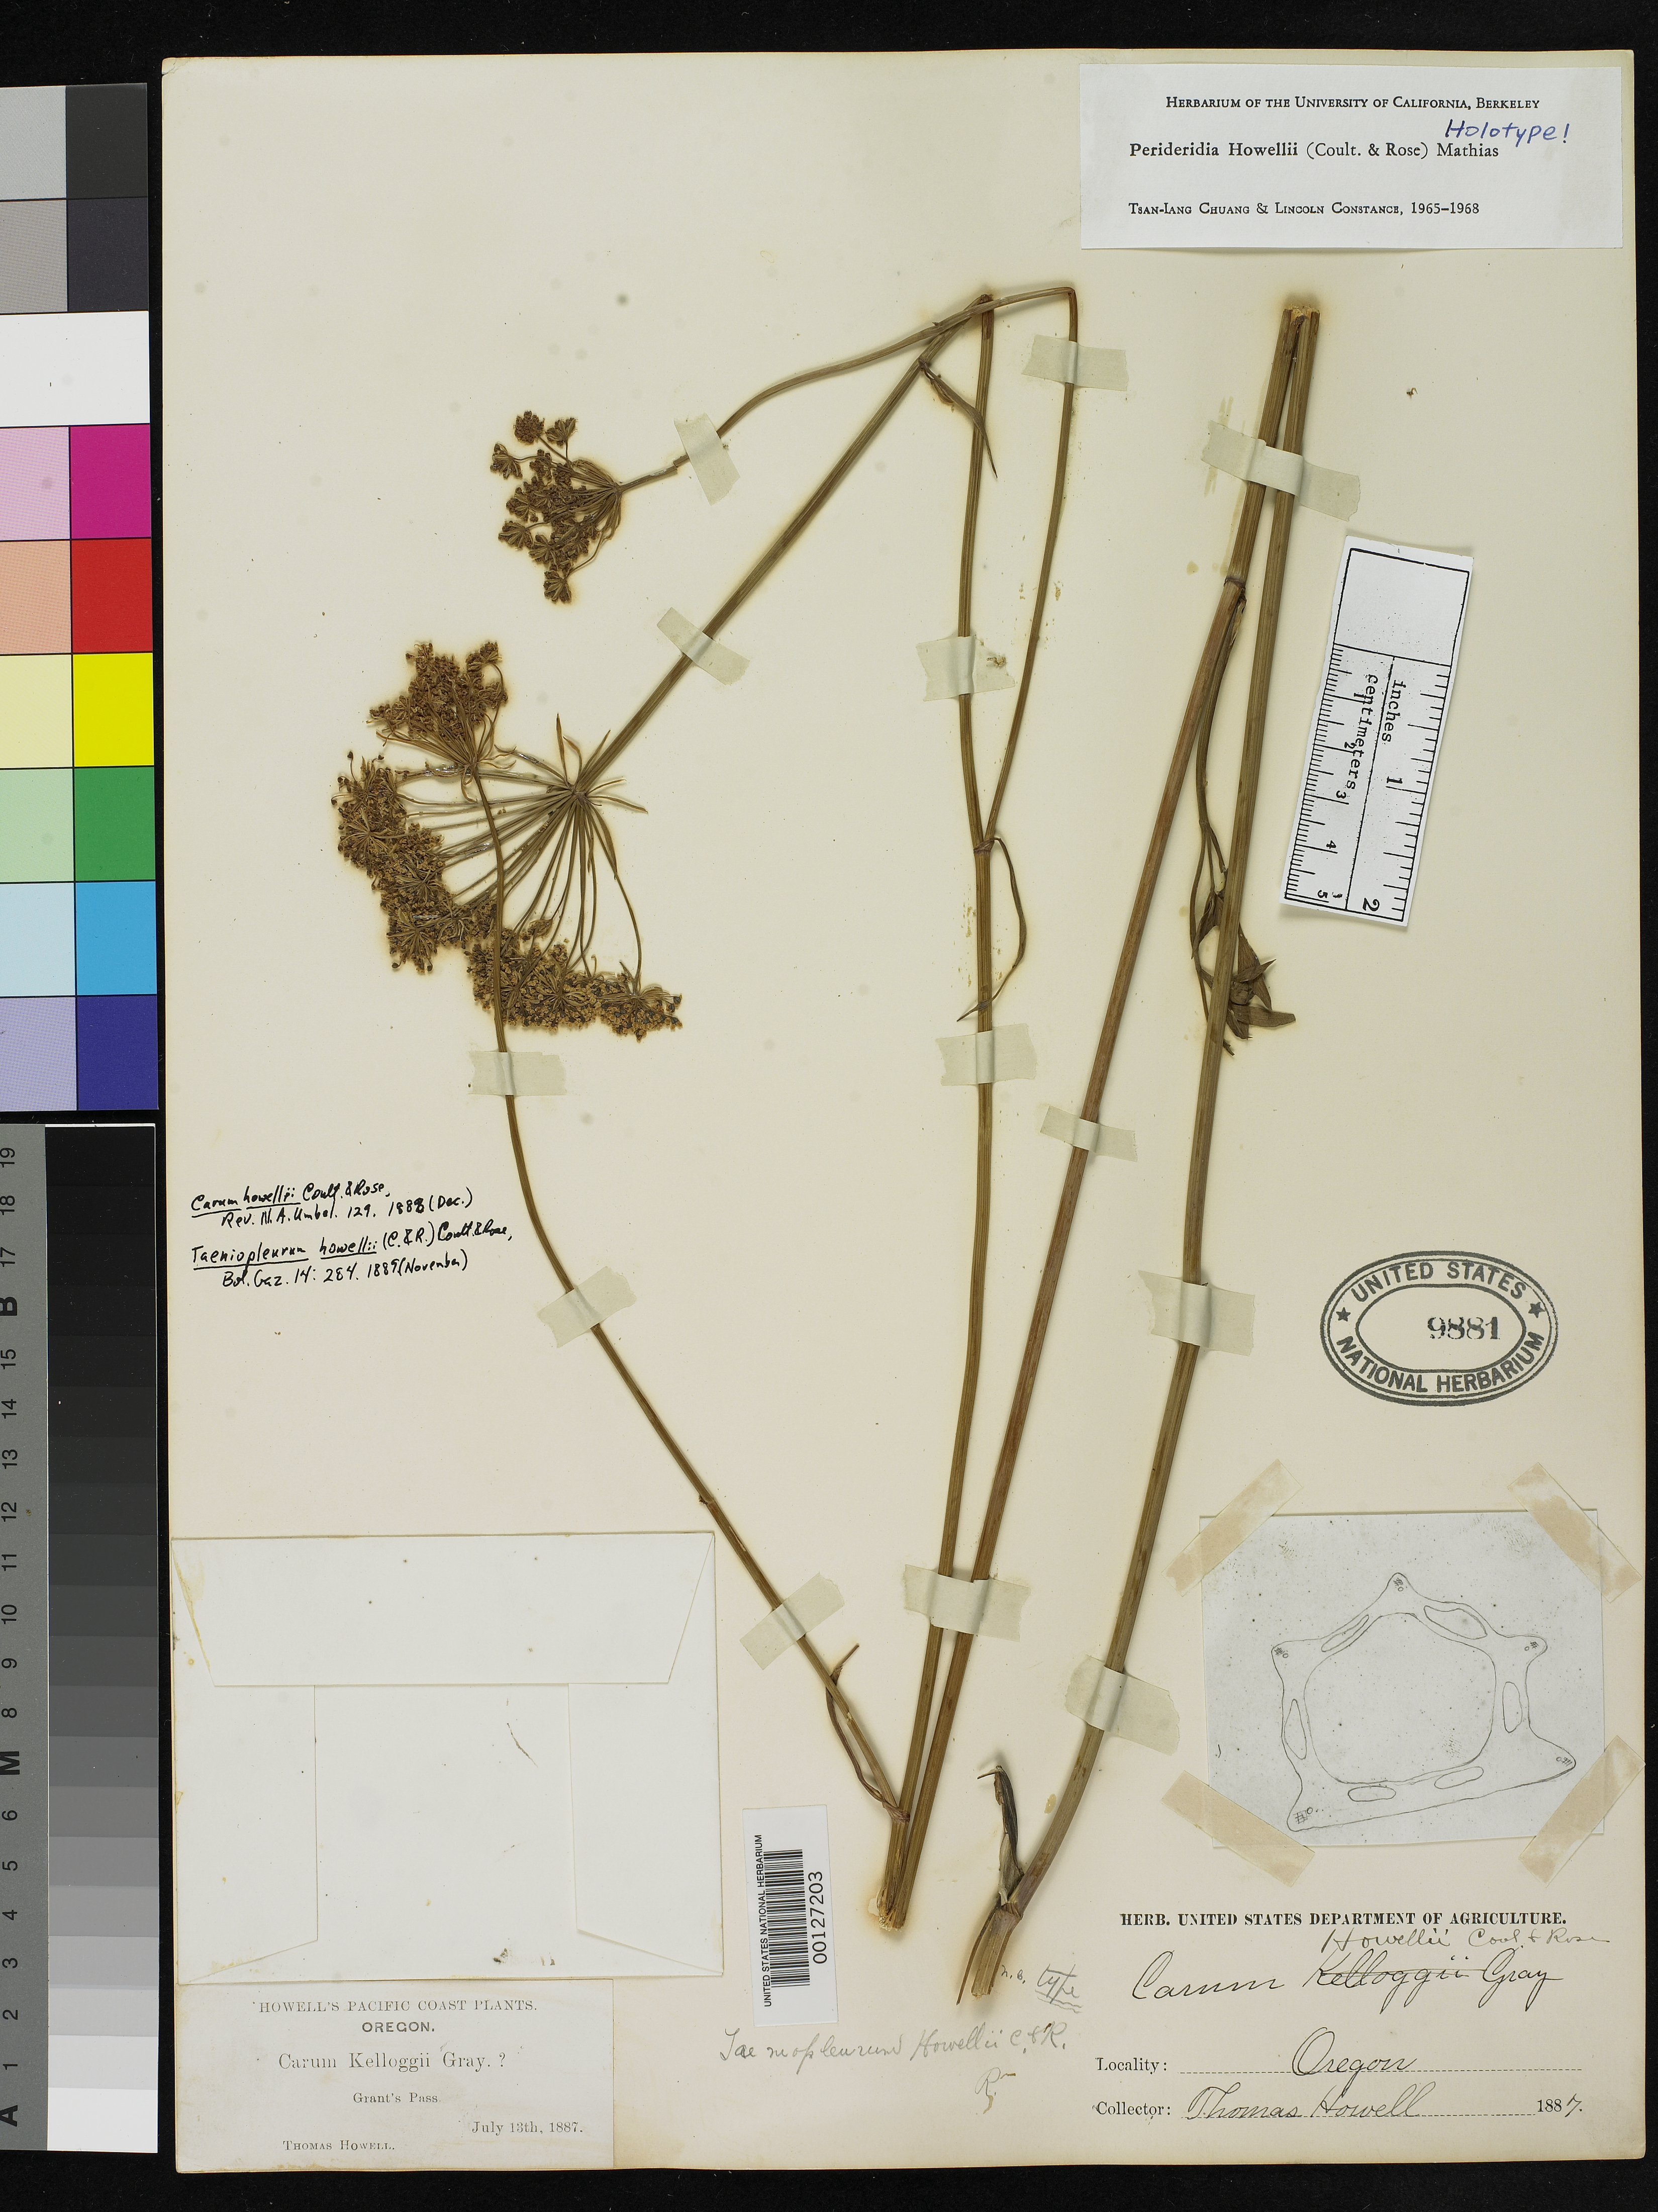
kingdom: Plantae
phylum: Tracheophyta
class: Magnoliopsida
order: Apiales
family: Apiaceae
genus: Carum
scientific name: Carum howellii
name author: J.M. Coult. & Rose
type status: Holotype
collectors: T. J. Howell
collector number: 710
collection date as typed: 13 Jul 1887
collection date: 1887-07-13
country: United States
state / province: Oregon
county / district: Josephine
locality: Grants Pass.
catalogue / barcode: US 9881